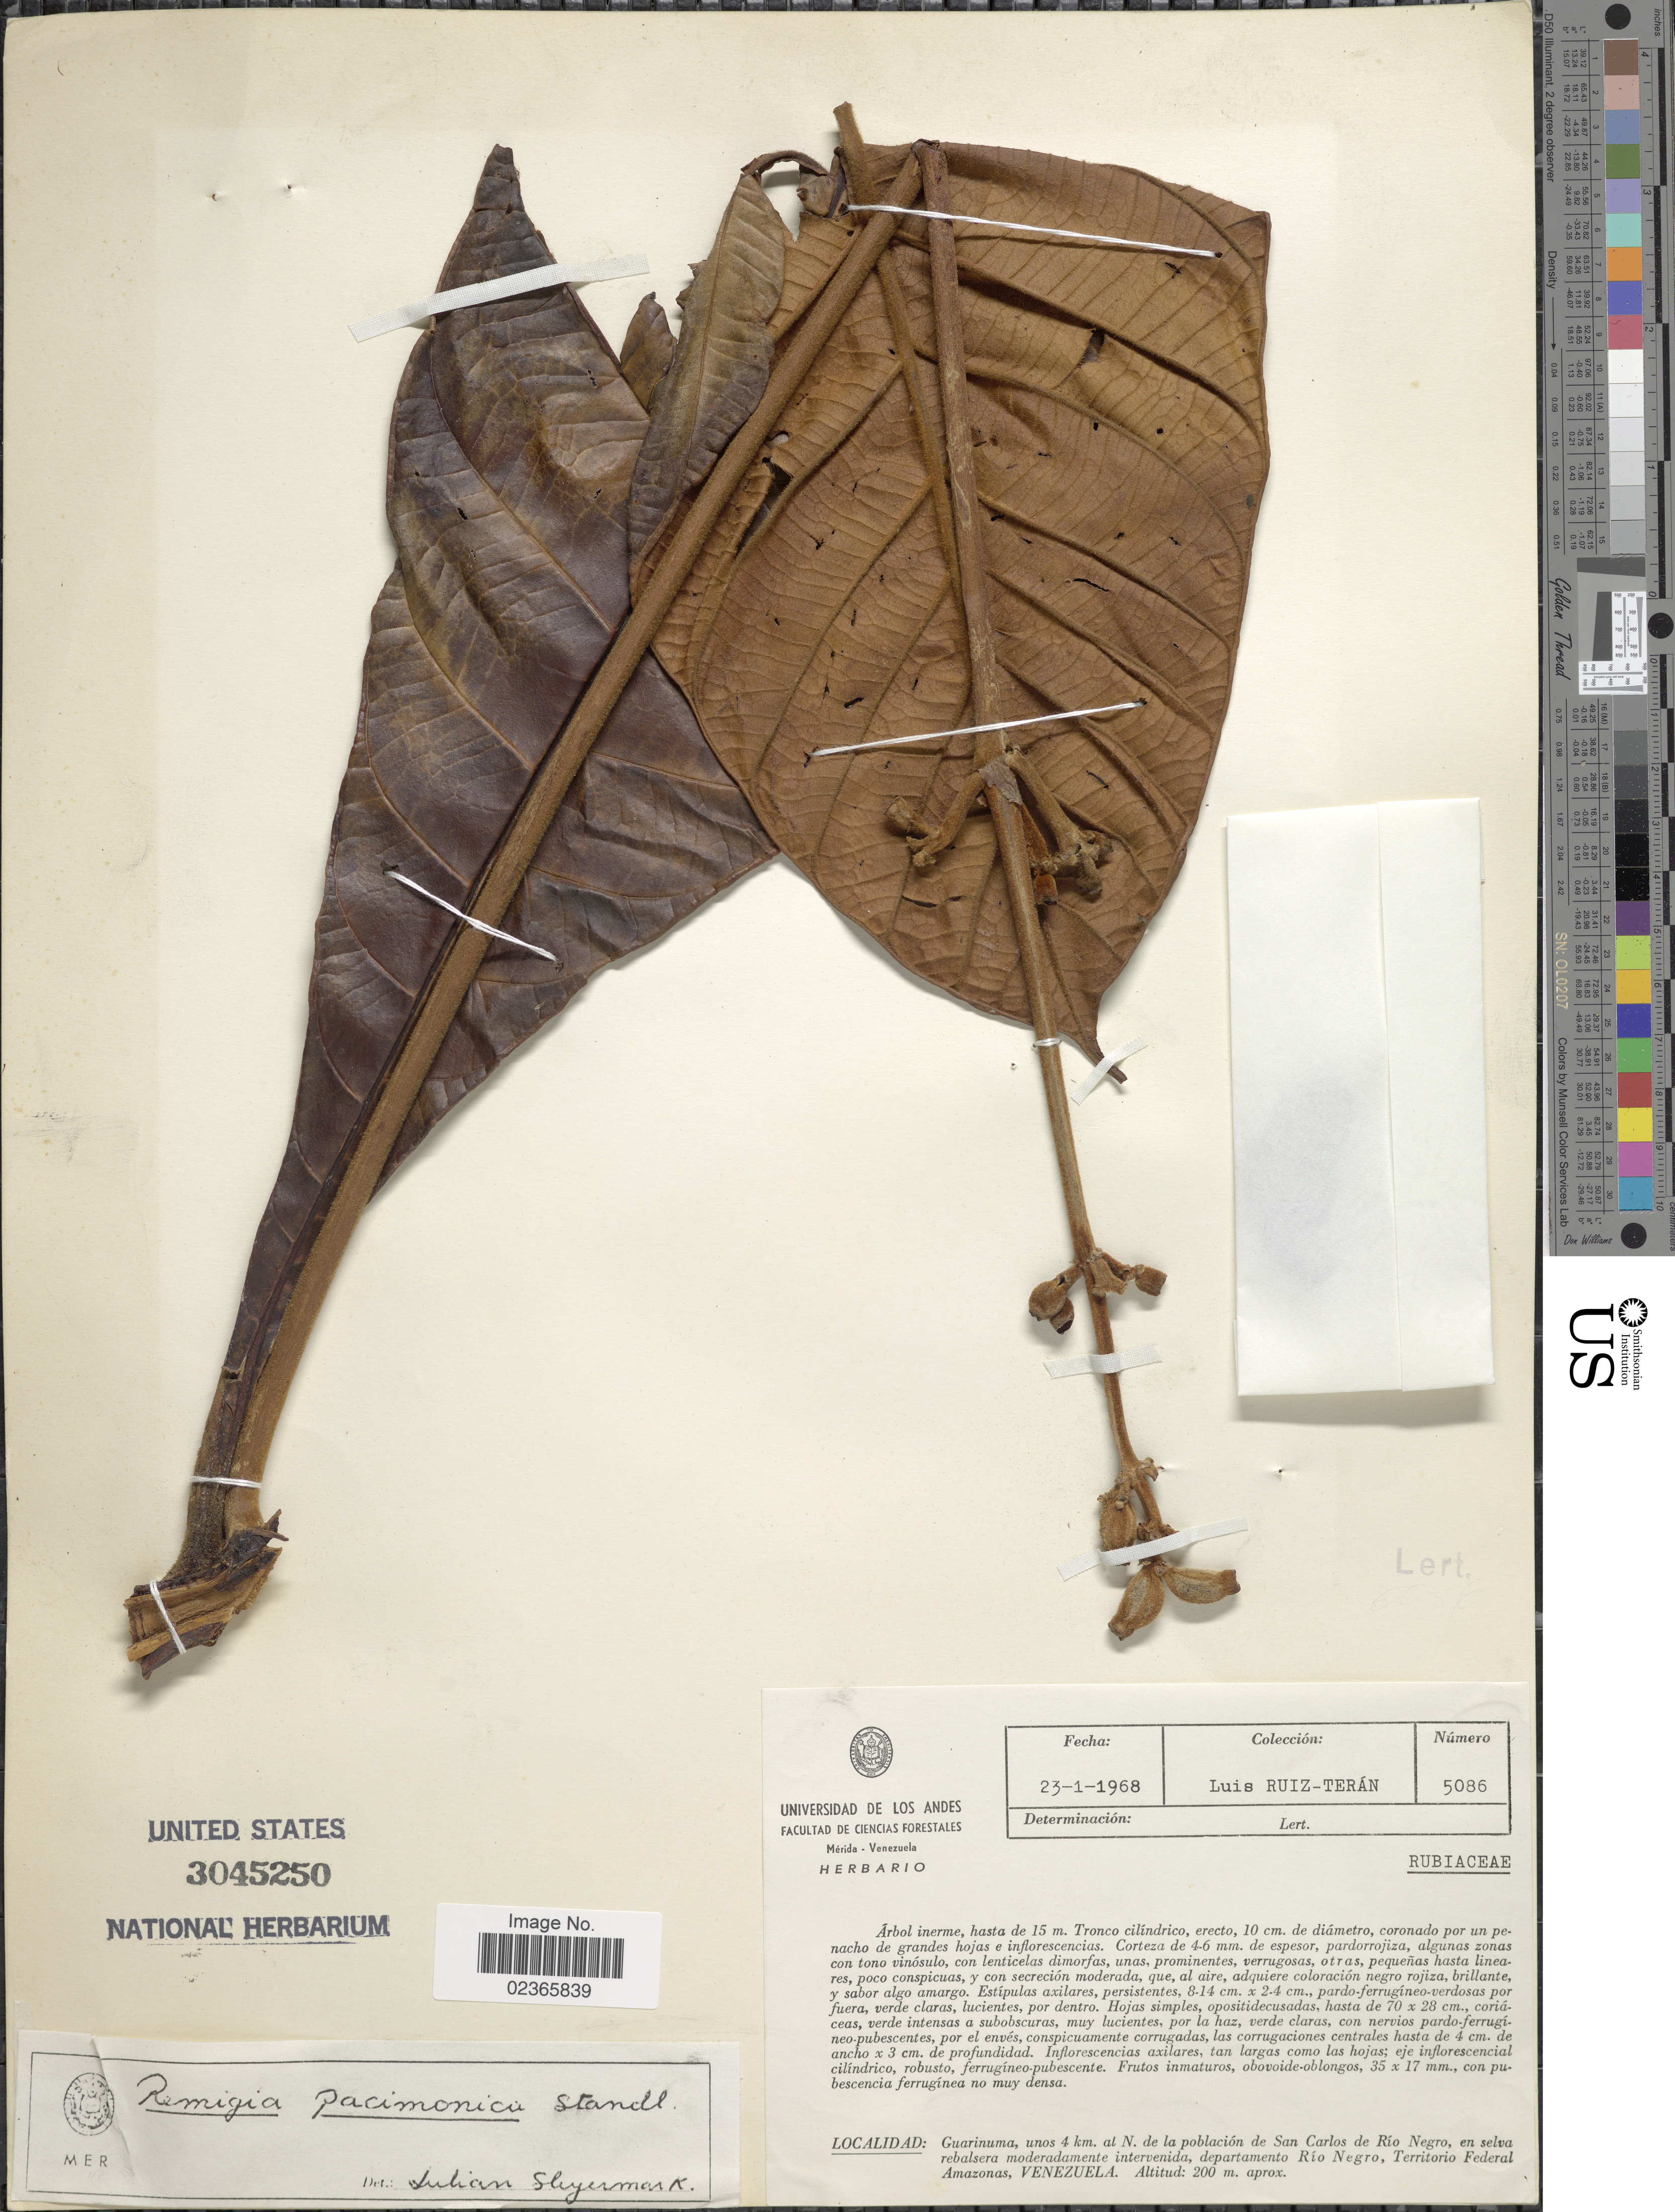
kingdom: Plantae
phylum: Tracheophyta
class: Magnoliopsida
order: Gentianales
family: Rubiaceae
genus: Remijia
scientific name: Remijia pacimonica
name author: Standl.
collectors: L. Teran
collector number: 5086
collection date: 1968-01-23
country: Venezuela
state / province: Amazonas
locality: Guarinuma, unos 4 km. al N de la poblacion de San Carlos de Rio Negro, en selva rebalsera moderadamente intervenida, Departamento Rio Negro, Territorio Federal Amazonas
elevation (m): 200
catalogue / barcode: US 3045250